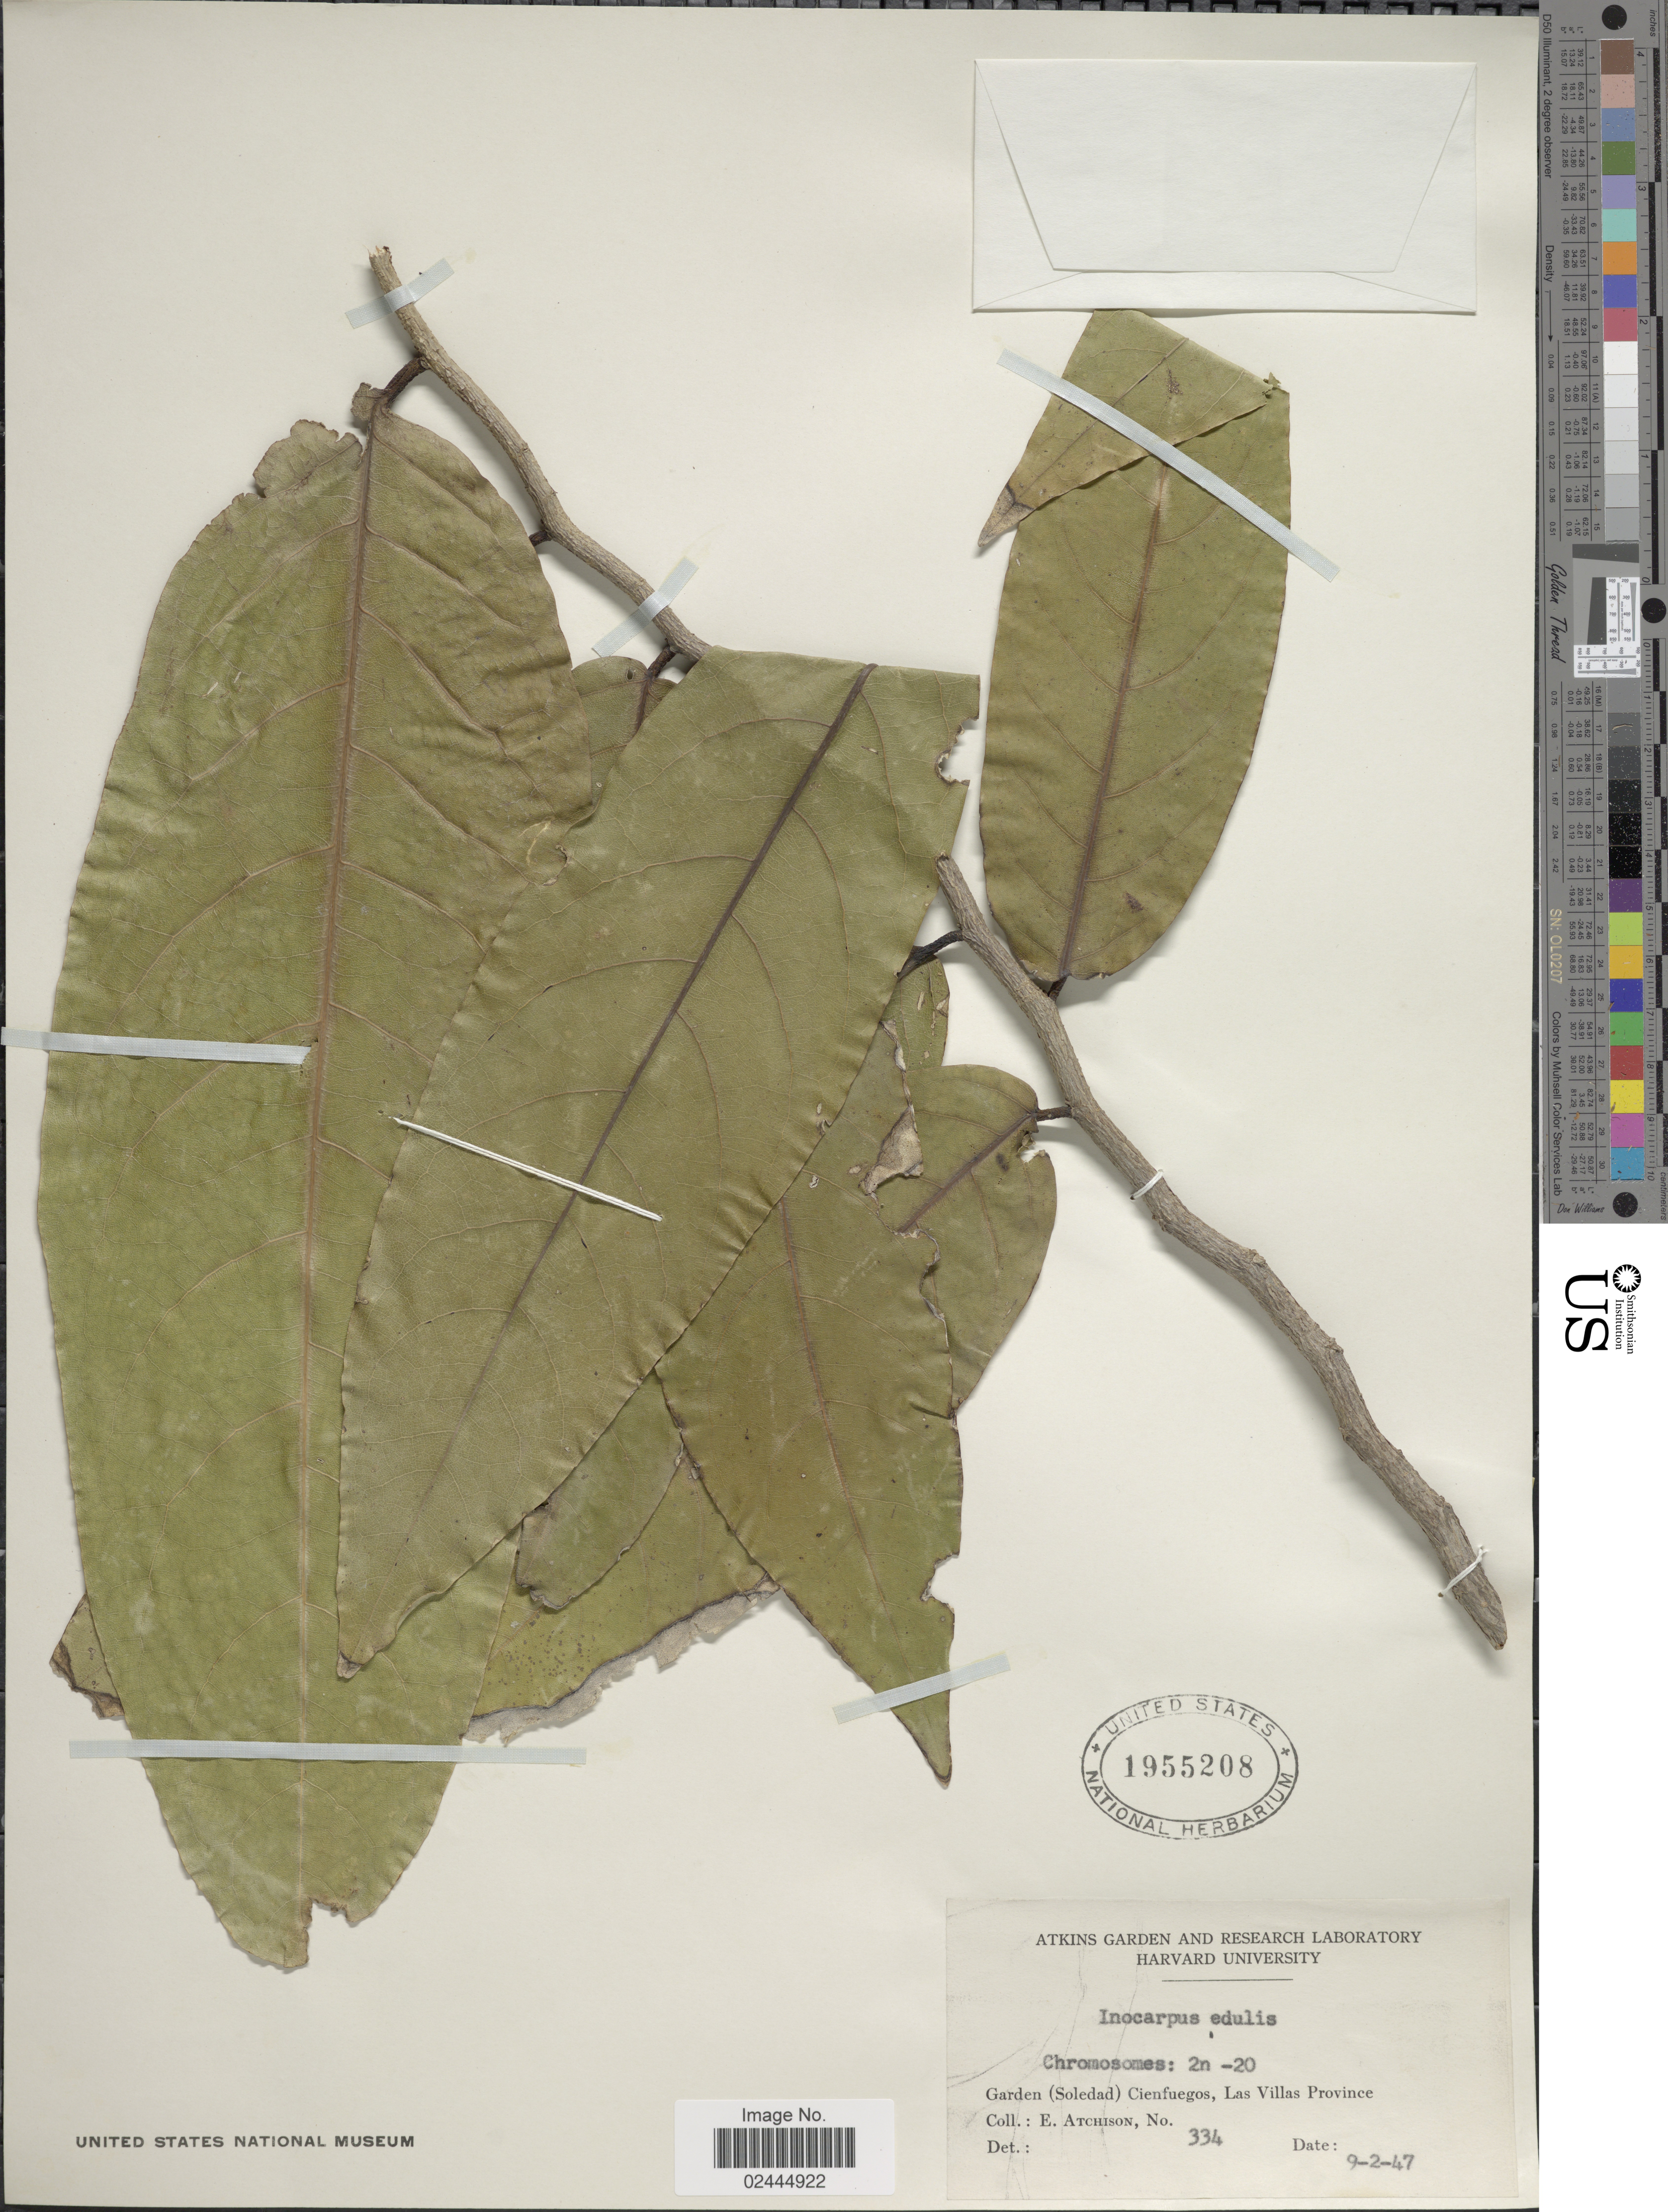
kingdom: Plantae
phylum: Tracheophyta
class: Magnoliopsida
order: Fabales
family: Fabaceae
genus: Inocarpus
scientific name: Inocarpus edulis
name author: J.R. Forst. & G. Forst.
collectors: E. Atchison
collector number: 334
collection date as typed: Transcribed d/m/y: 9/2/47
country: Cuba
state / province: Las Villas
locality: Garden (Soledad) Cienfuegos, Las Villas Province.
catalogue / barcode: US 1955208